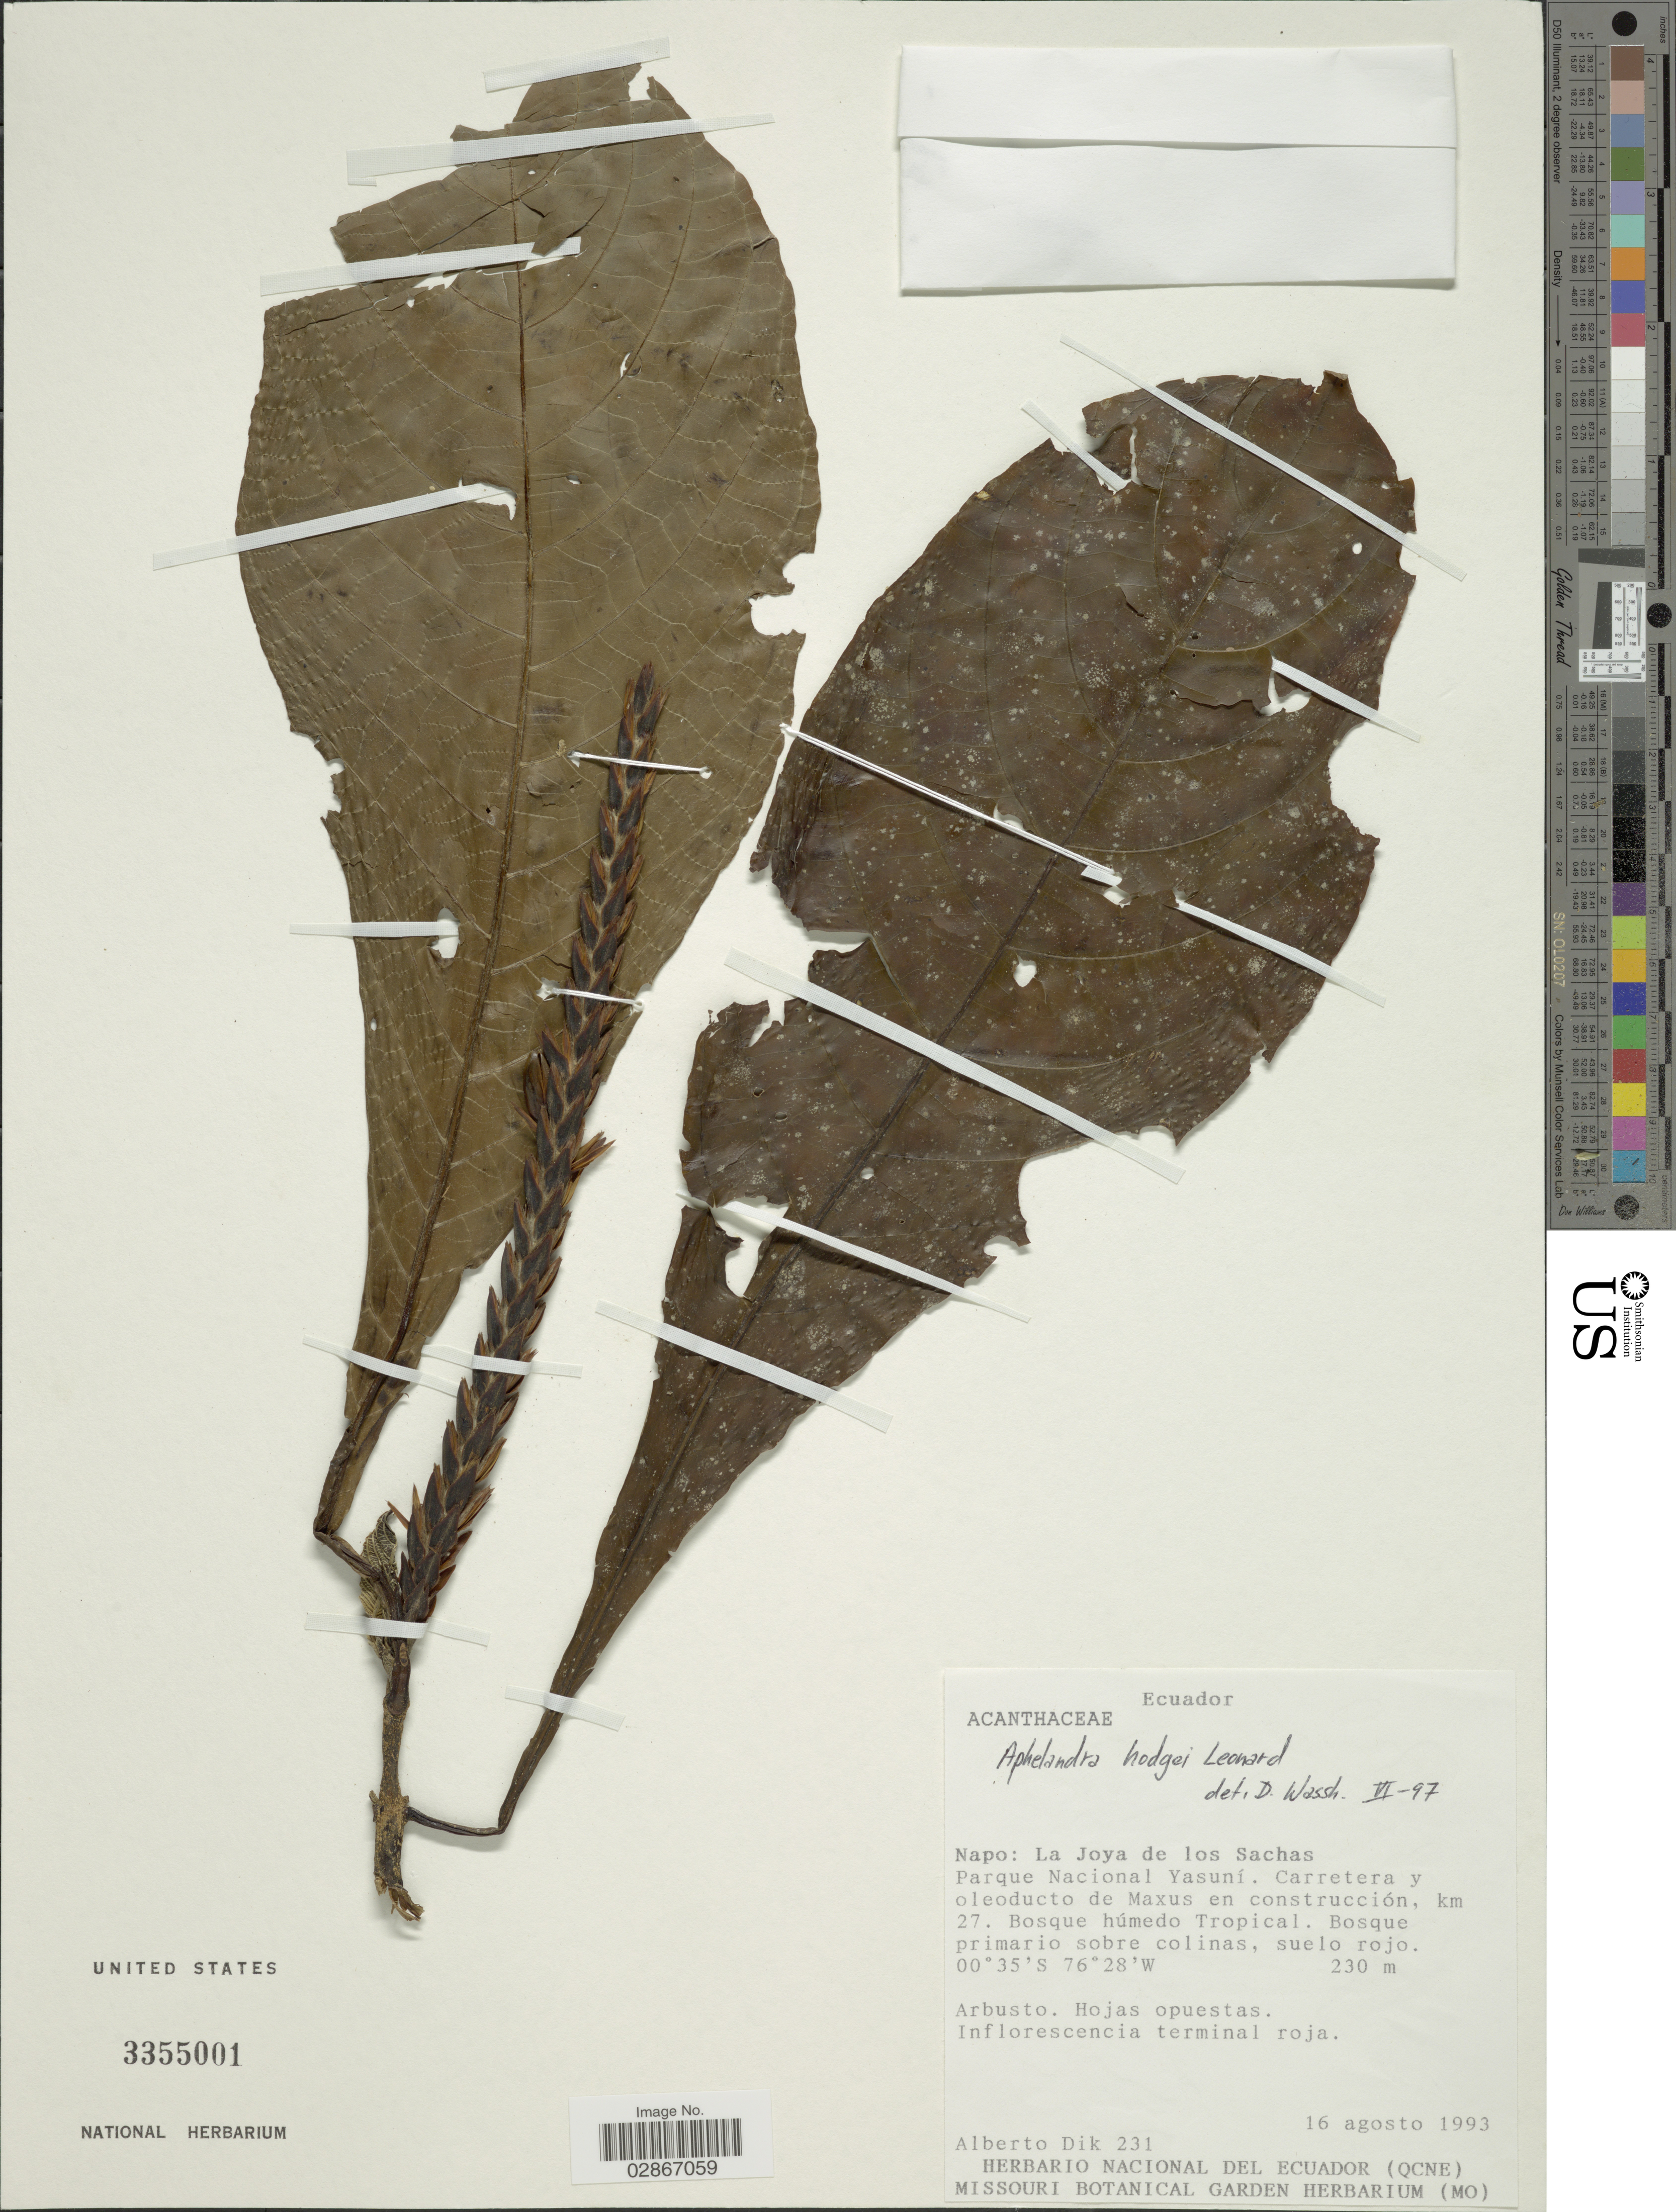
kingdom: Plantae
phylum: Tracheophyta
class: Magnoliopsida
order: Lamiales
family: Acanthaceae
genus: Aphelandra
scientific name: Aphelandra hodgei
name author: Leonard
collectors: A. Dik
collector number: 231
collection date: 1993-08-16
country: Ecuador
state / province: Napo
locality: La Joya de los Sachas. Parque Nacional Yasuní. Carretera y oleoducto de Maxus en construcción, km 27.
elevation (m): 230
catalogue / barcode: US 3355001